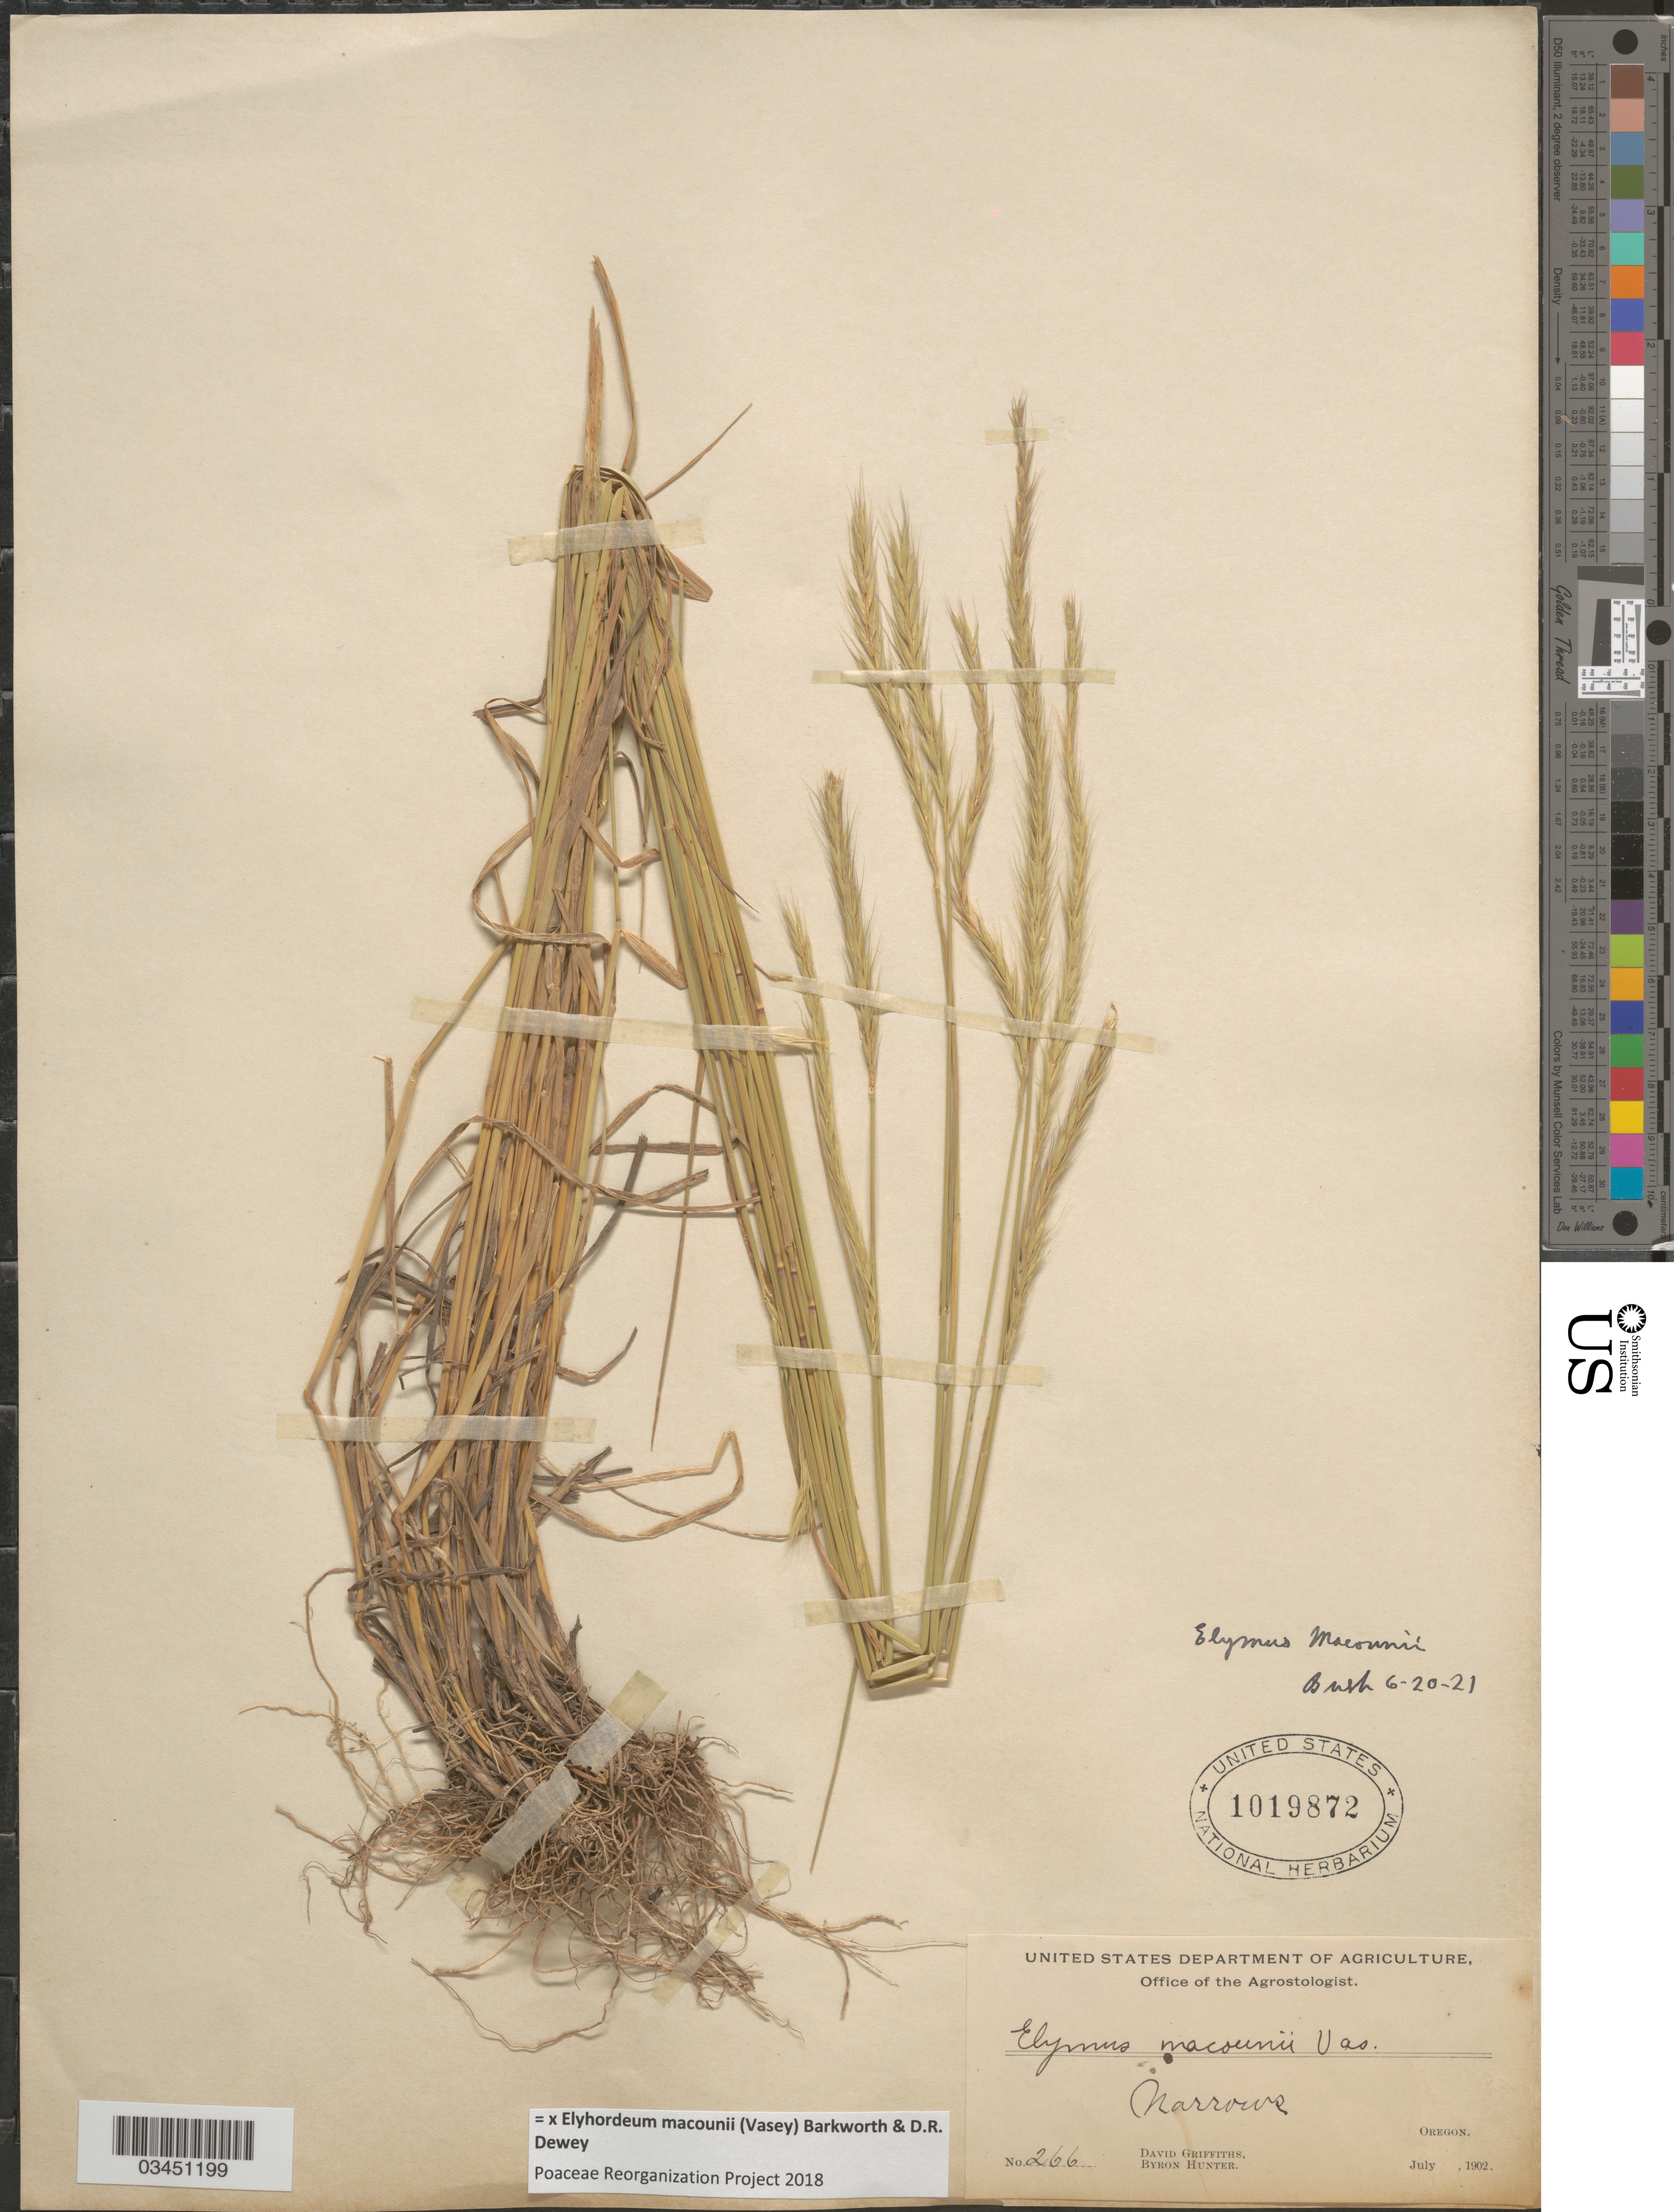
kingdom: Plantae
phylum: Tracheophyta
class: Liliopsida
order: Poales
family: Poaceae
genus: Elyhordeum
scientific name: x Elyhordeum macounii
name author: (Vasey) Barkworth & Dewey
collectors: D. Griffiths & B. Hunter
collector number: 266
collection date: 1902-07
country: United States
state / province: Oregon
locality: Narrows.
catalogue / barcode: US 1019872